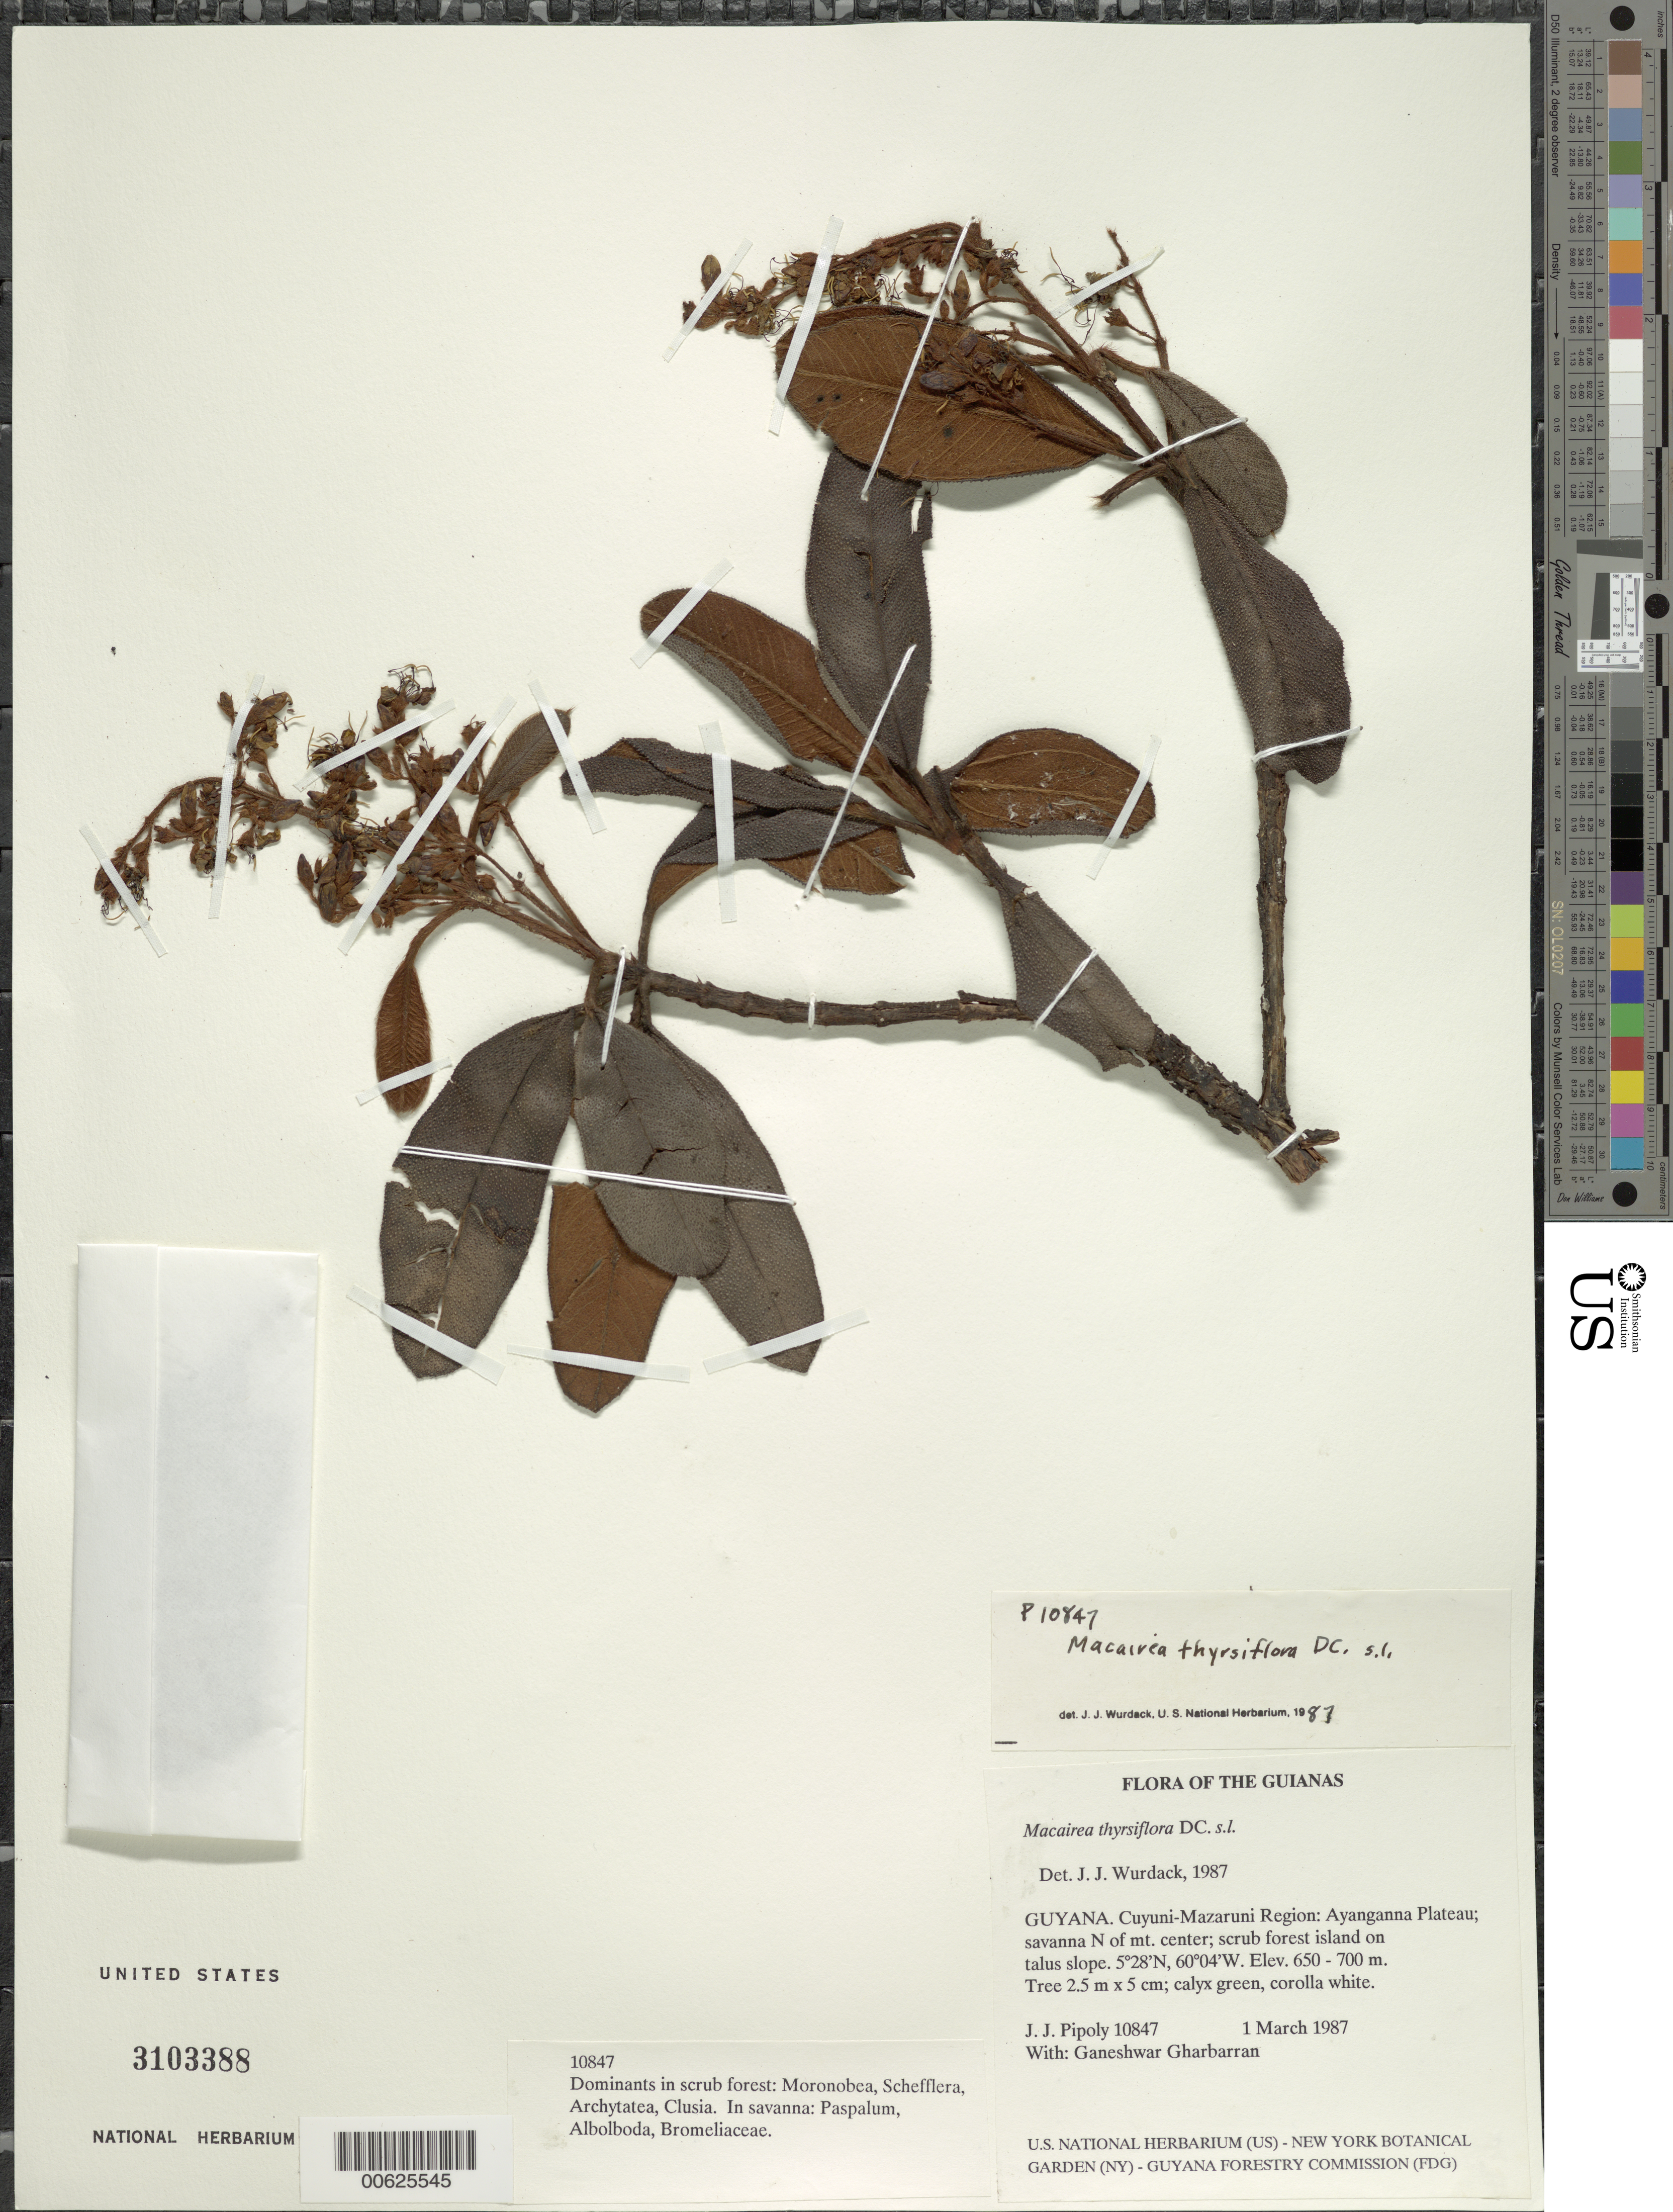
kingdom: Plantae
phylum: Tracheophyta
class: Magnoliopsida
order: Myrtales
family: Melastomataceae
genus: Macairea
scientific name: Macairea aspera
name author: N.E. Br.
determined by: Nunes da Silva, Diego, (RB), Jardim Botanico do Rio de Janeiro - Herbario (BRAZIL)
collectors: J. J. Pipoly & G. Gharbarran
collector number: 10847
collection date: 1987-03-01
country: Guyana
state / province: Cuyuni-Mazaruni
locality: Cuyuni-Mazaruni Region: Ayanganna Plateau; savanna N of mt. center.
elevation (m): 650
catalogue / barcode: US 3103388